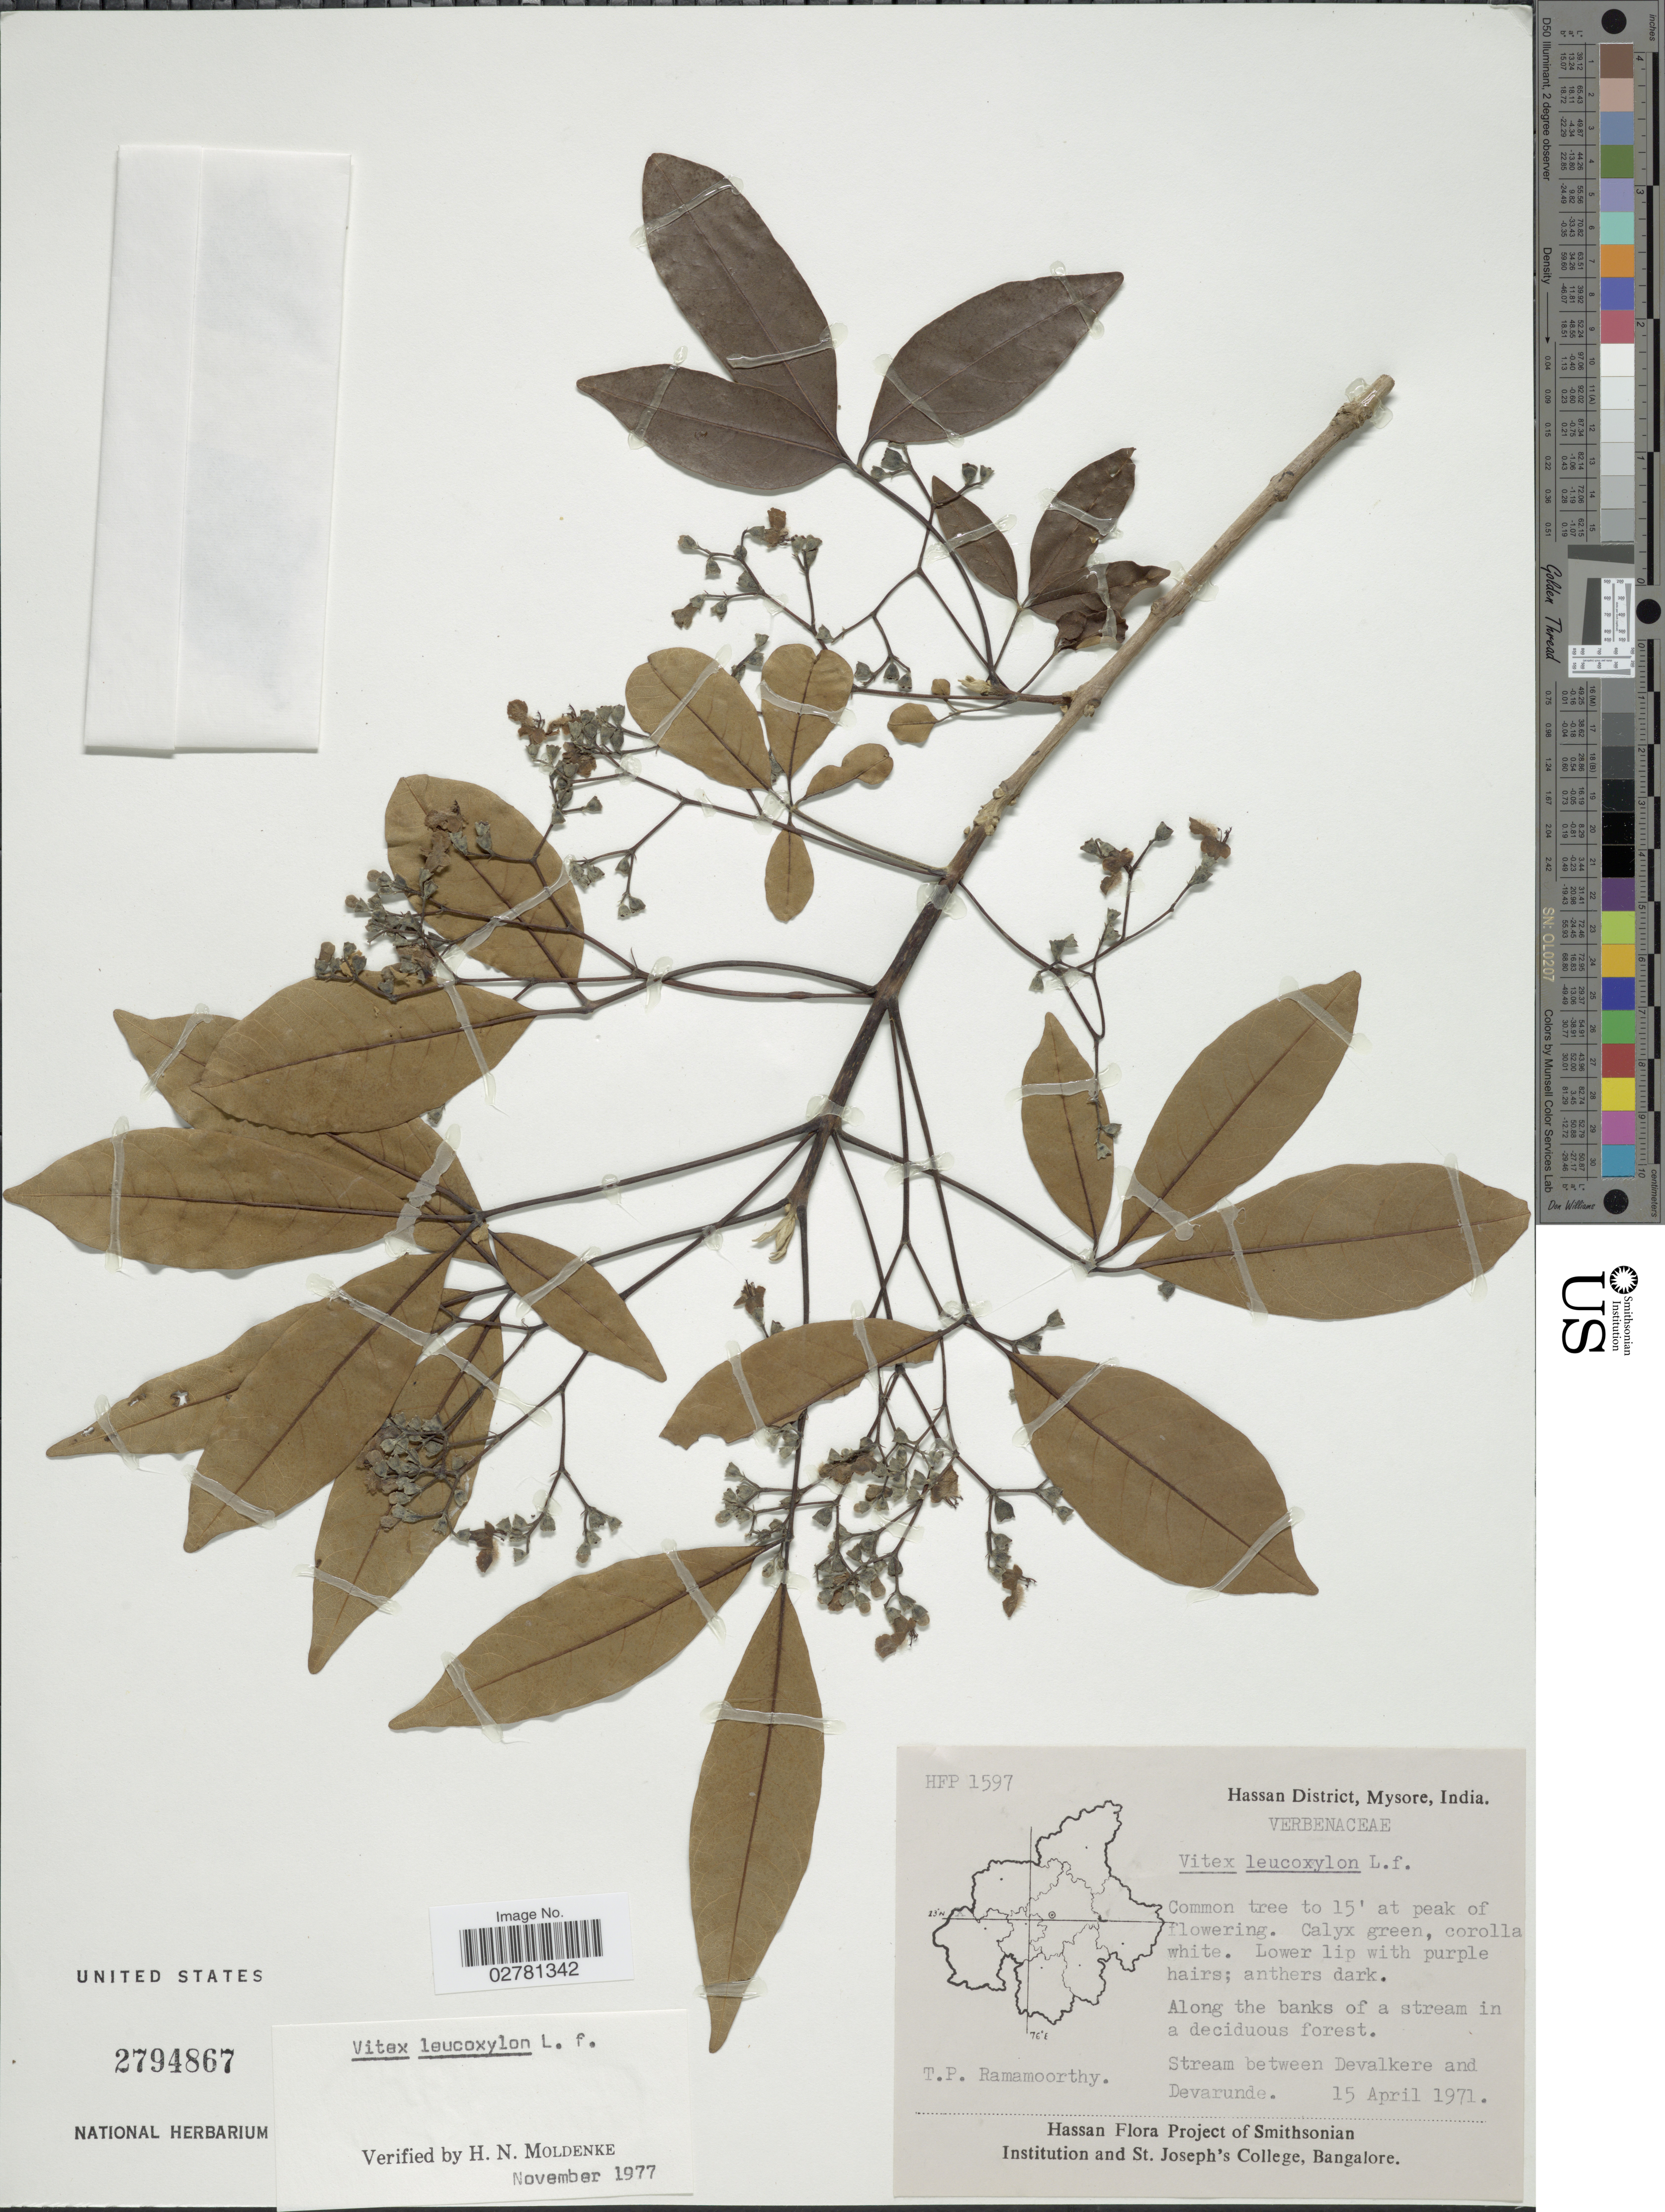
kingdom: Plantae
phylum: Tracheophyta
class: Magnoliopsida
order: Lamiales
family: Lamiaceae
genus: Vitex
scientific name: Vitex leucoxylon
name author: L. f.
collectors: T. P. Ramamoorthy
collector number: HFP1597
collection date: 1971-04-15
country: India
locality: Hassan District, Mysore. Stream between Devalkere and Devarunde.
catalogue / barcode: US 2794867